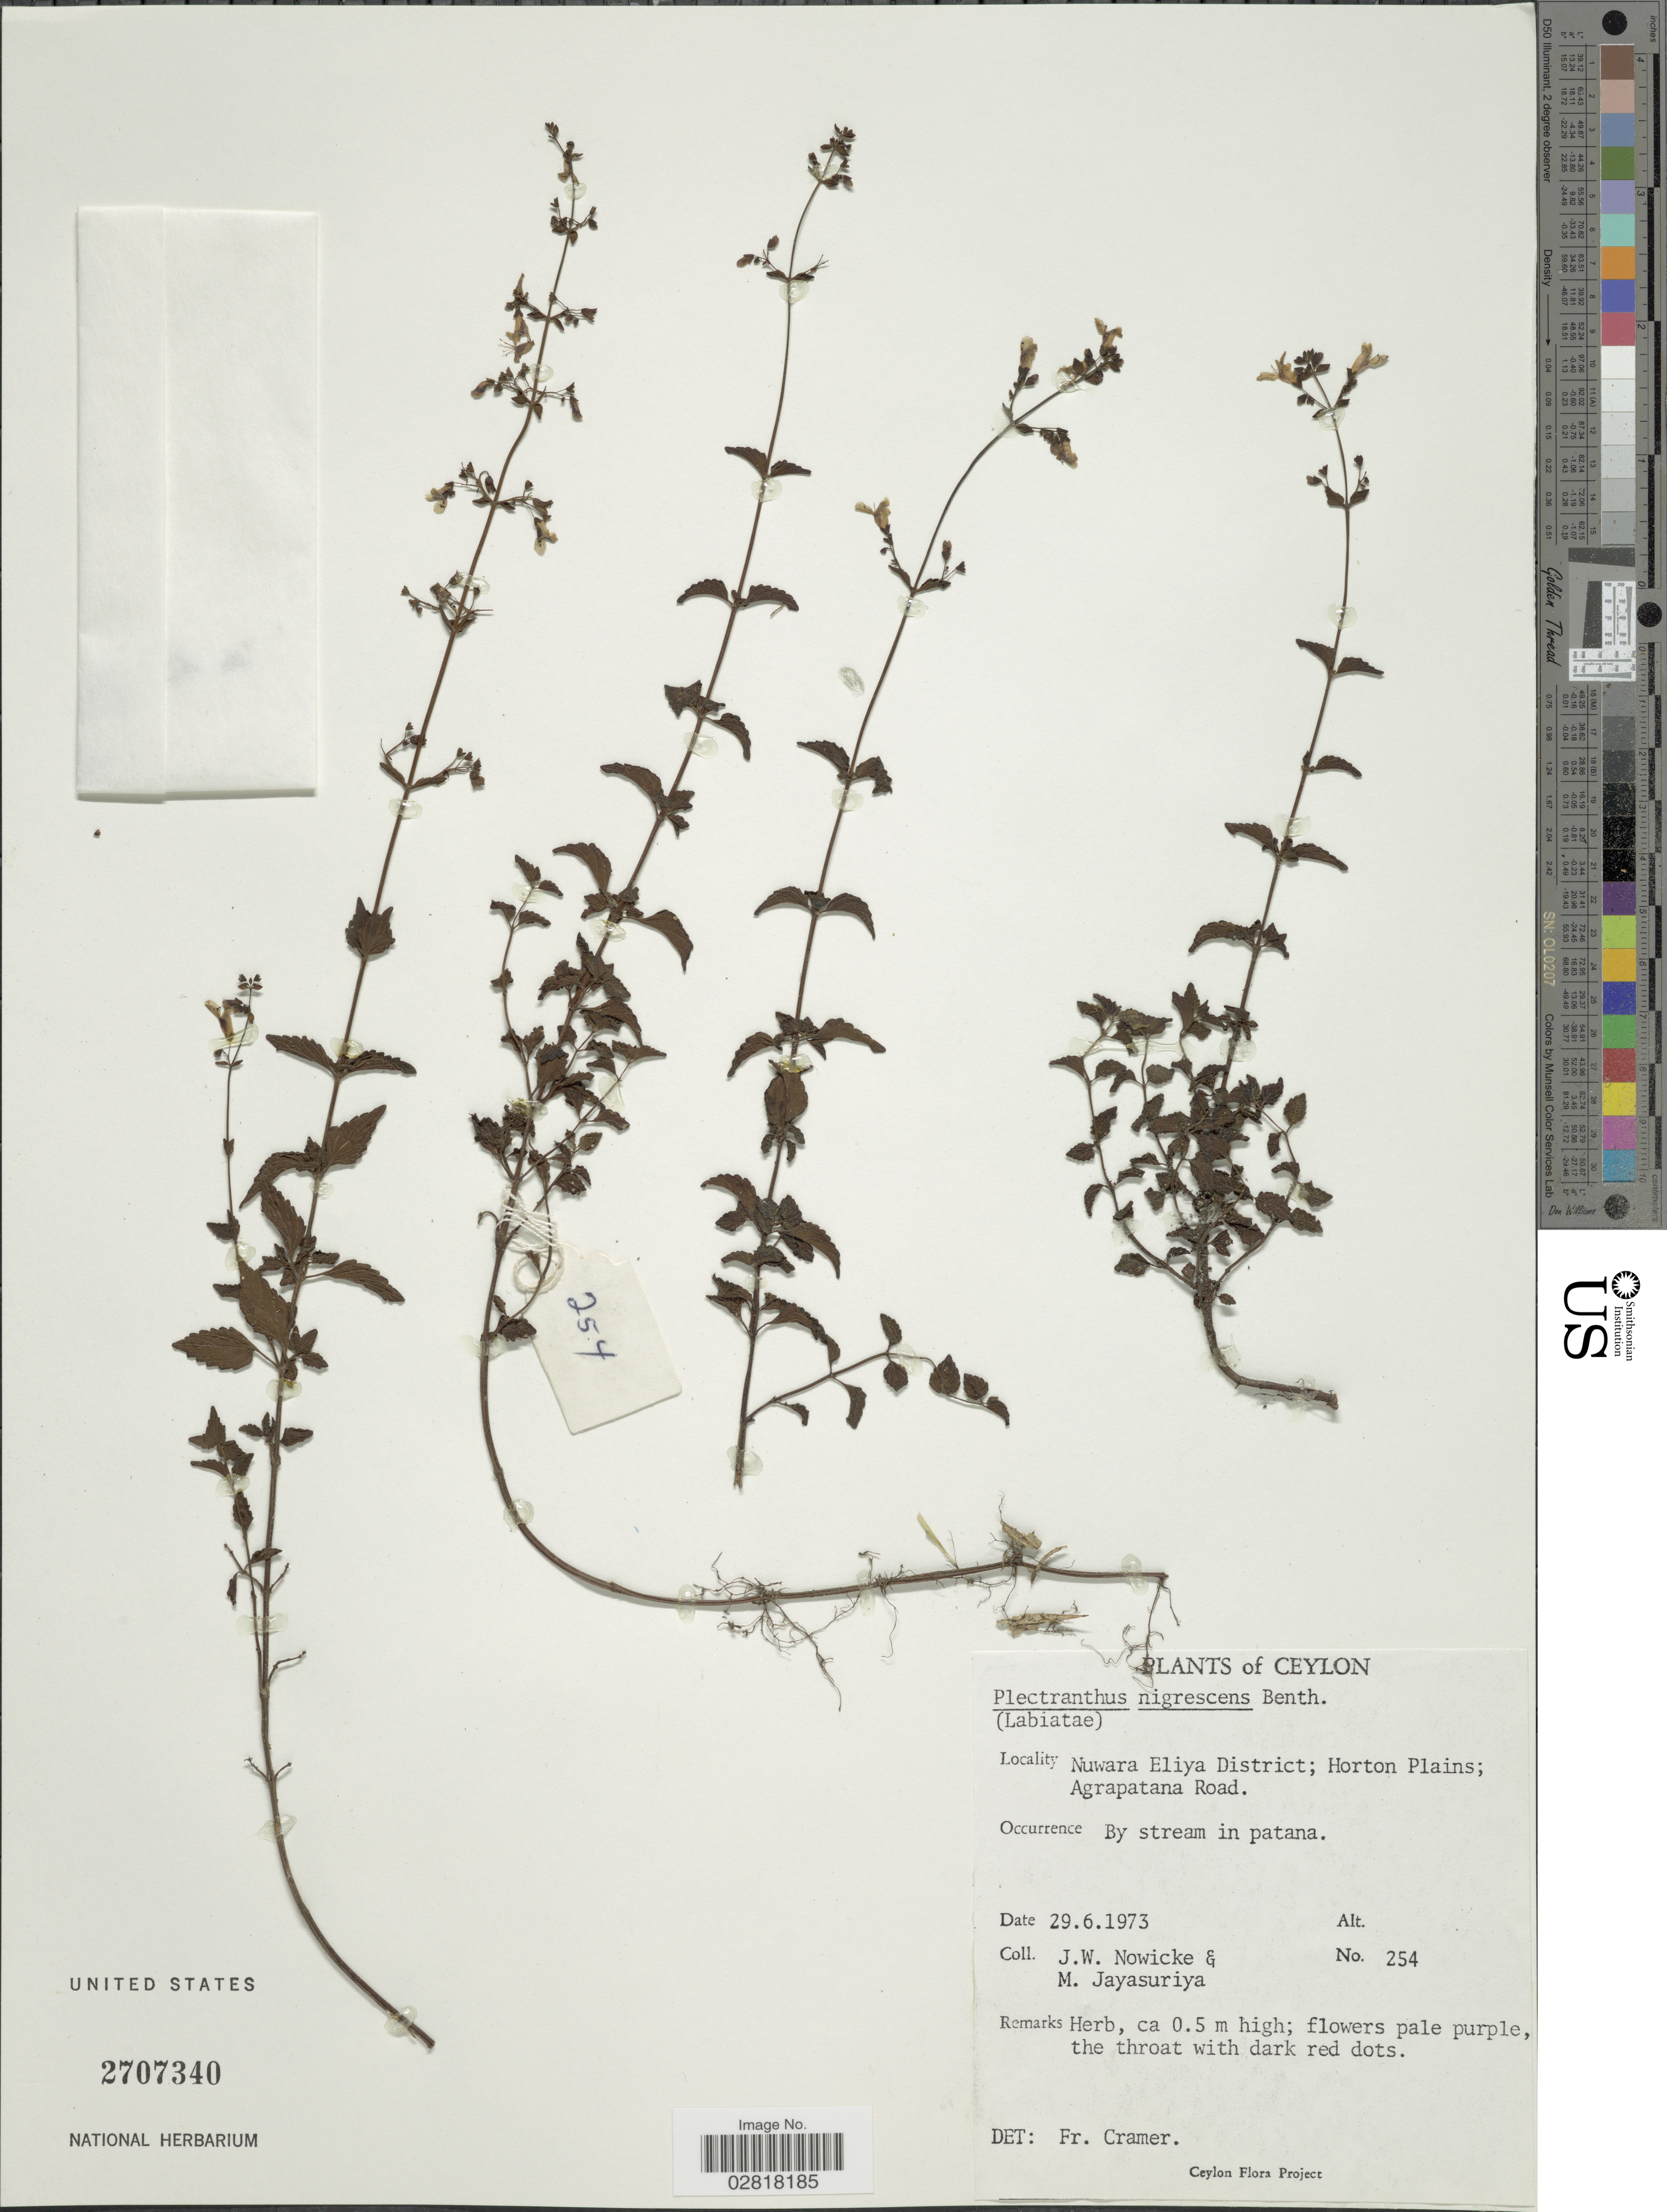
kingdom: Plantae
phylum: Tracheophyta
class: Magnoliopsida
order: Lamiales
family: Lamiaceae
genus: Plectranthus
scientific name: Plectranthus nigrescens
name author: Benth.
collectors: J. W. Nowicke & M. Jayasuriya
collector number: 254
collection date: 1973-06-29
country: Sri Lanka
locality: Ceylon, Nuwara Eliya District; Horton Plains; Agrapatana Road.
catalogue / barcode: US 2707340